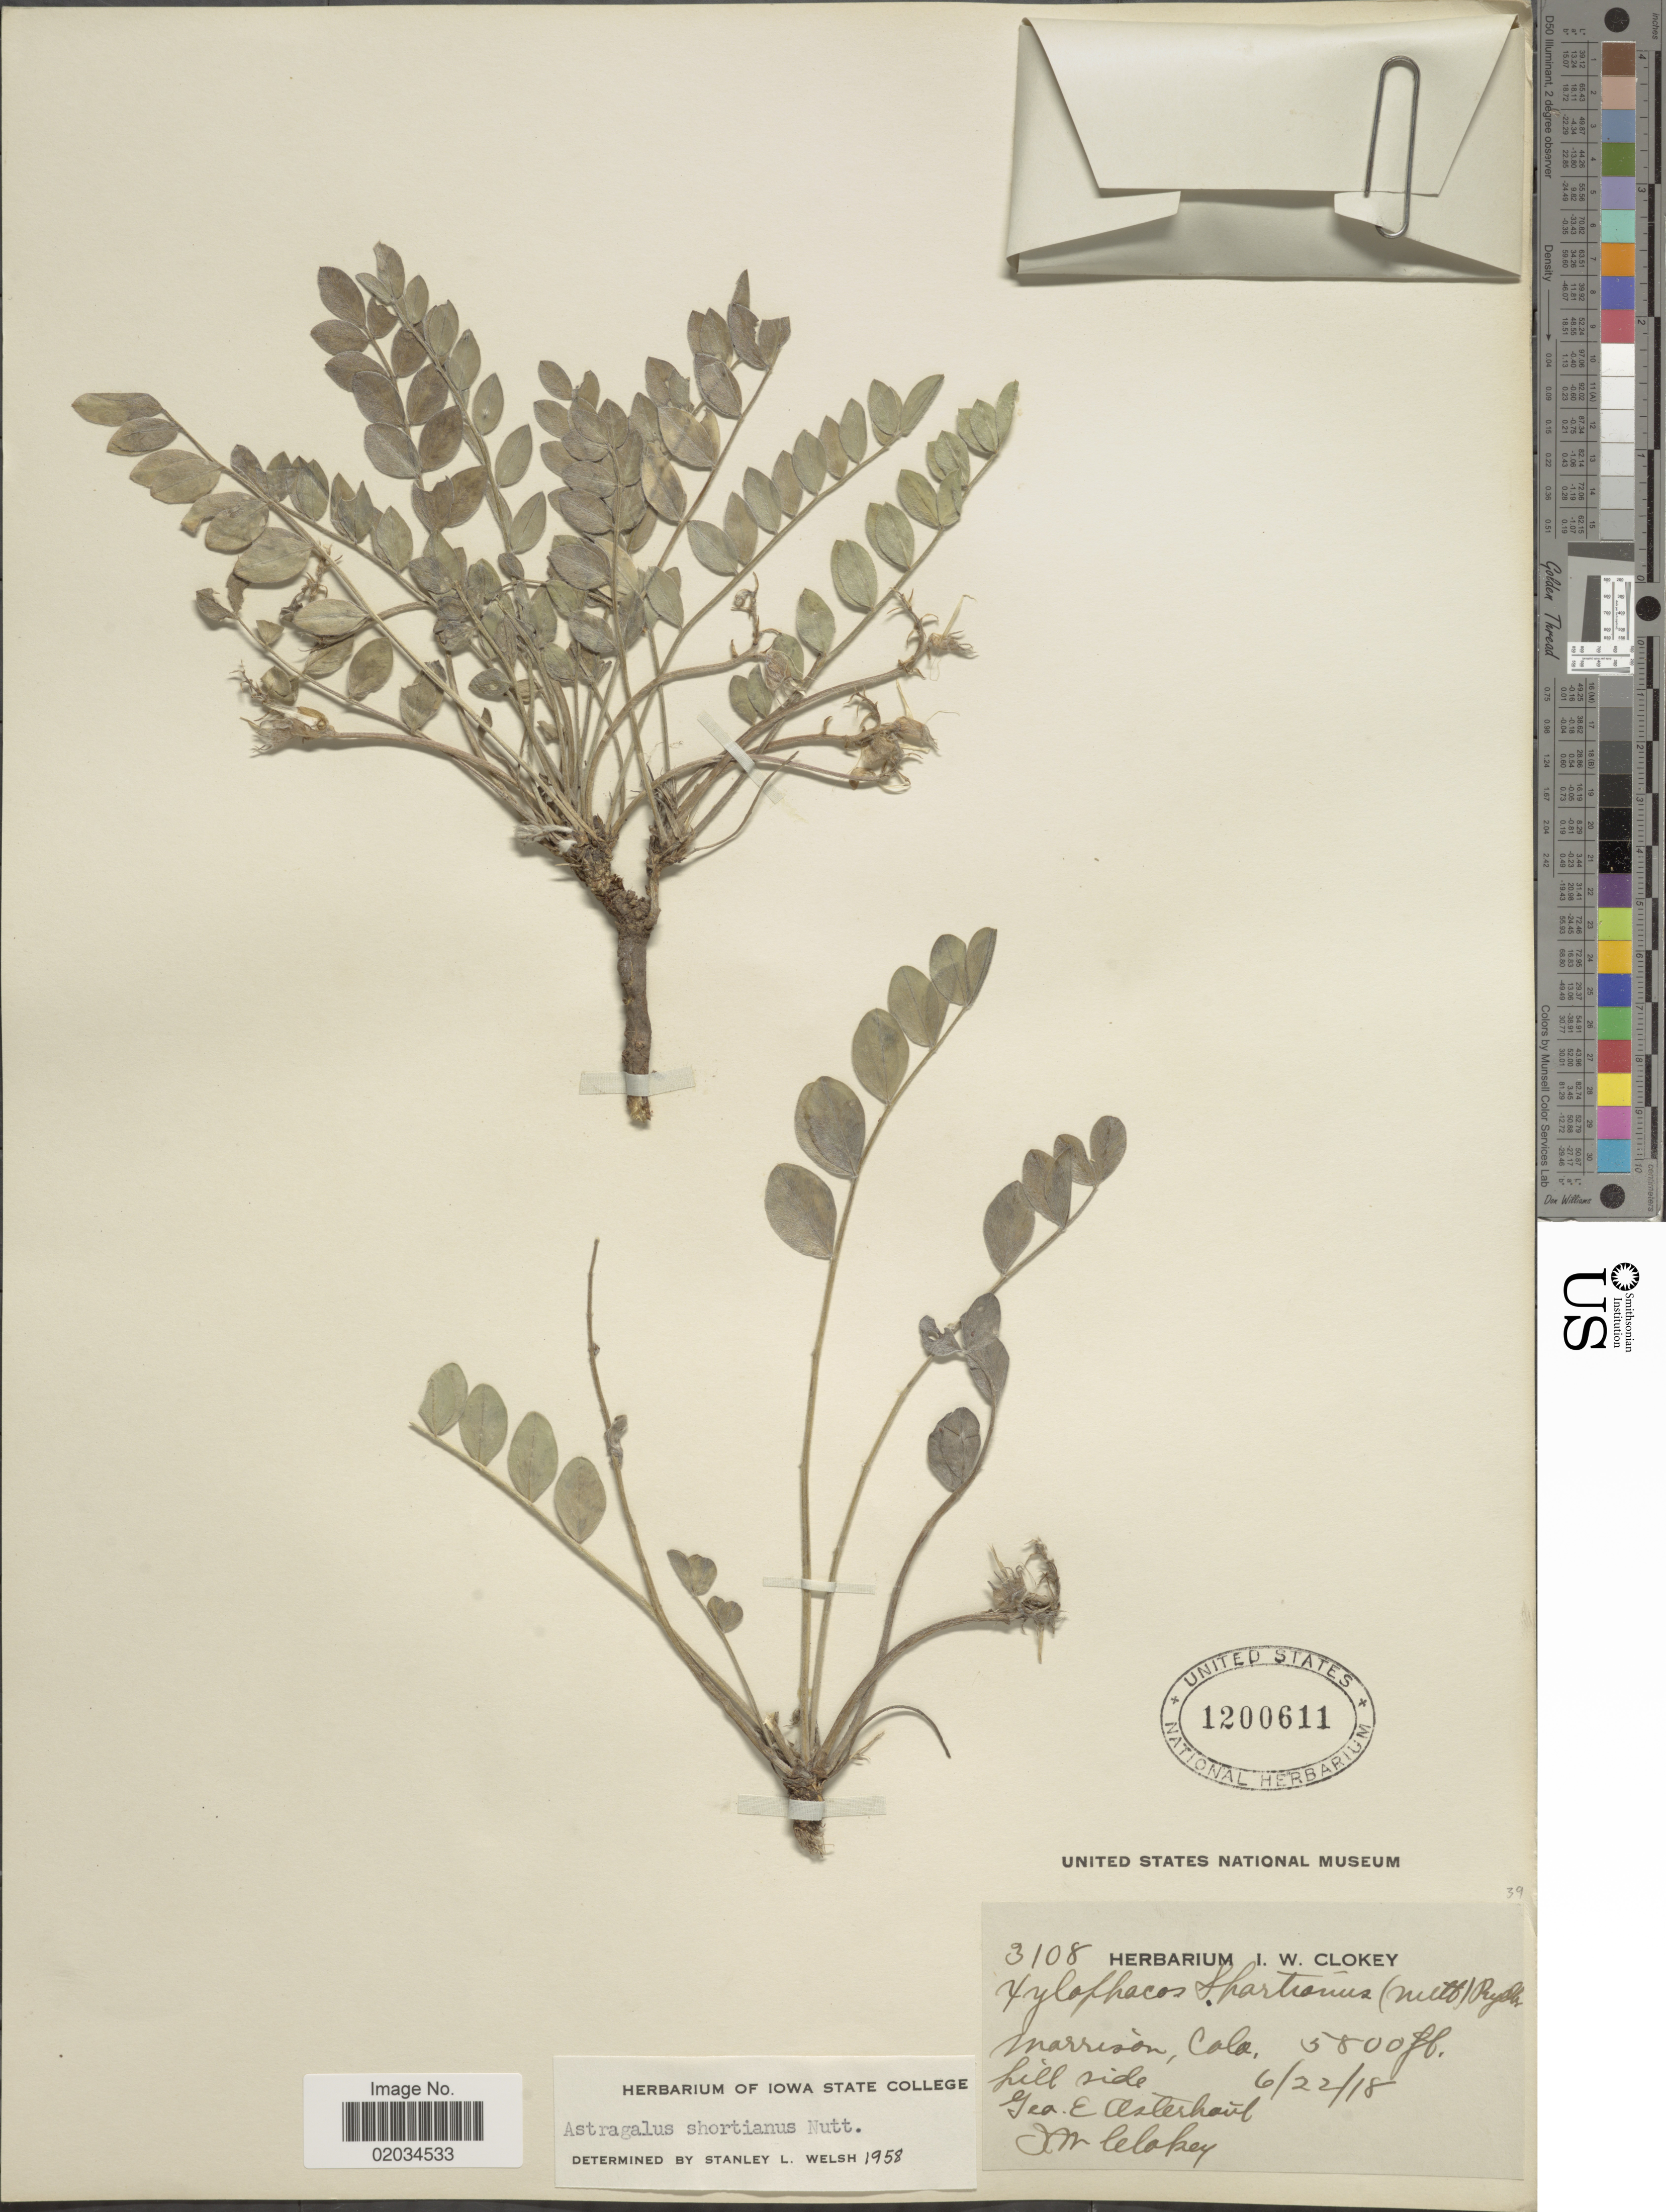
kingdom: Plantae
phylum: Tracheophyta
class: Magnoliopsida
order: Fabales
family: Fabaceae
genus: Astragalus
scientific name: Astragalus shortianus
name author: Nutt.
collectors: G. Asterhaul & I. W. Clokey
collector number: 3108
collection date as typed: Transcribed d/m/y: 22/6/18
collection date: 1918-06-22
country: United States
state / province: Colorado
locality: Morrison, hill side.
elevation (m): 1768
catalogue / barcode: US 1200611